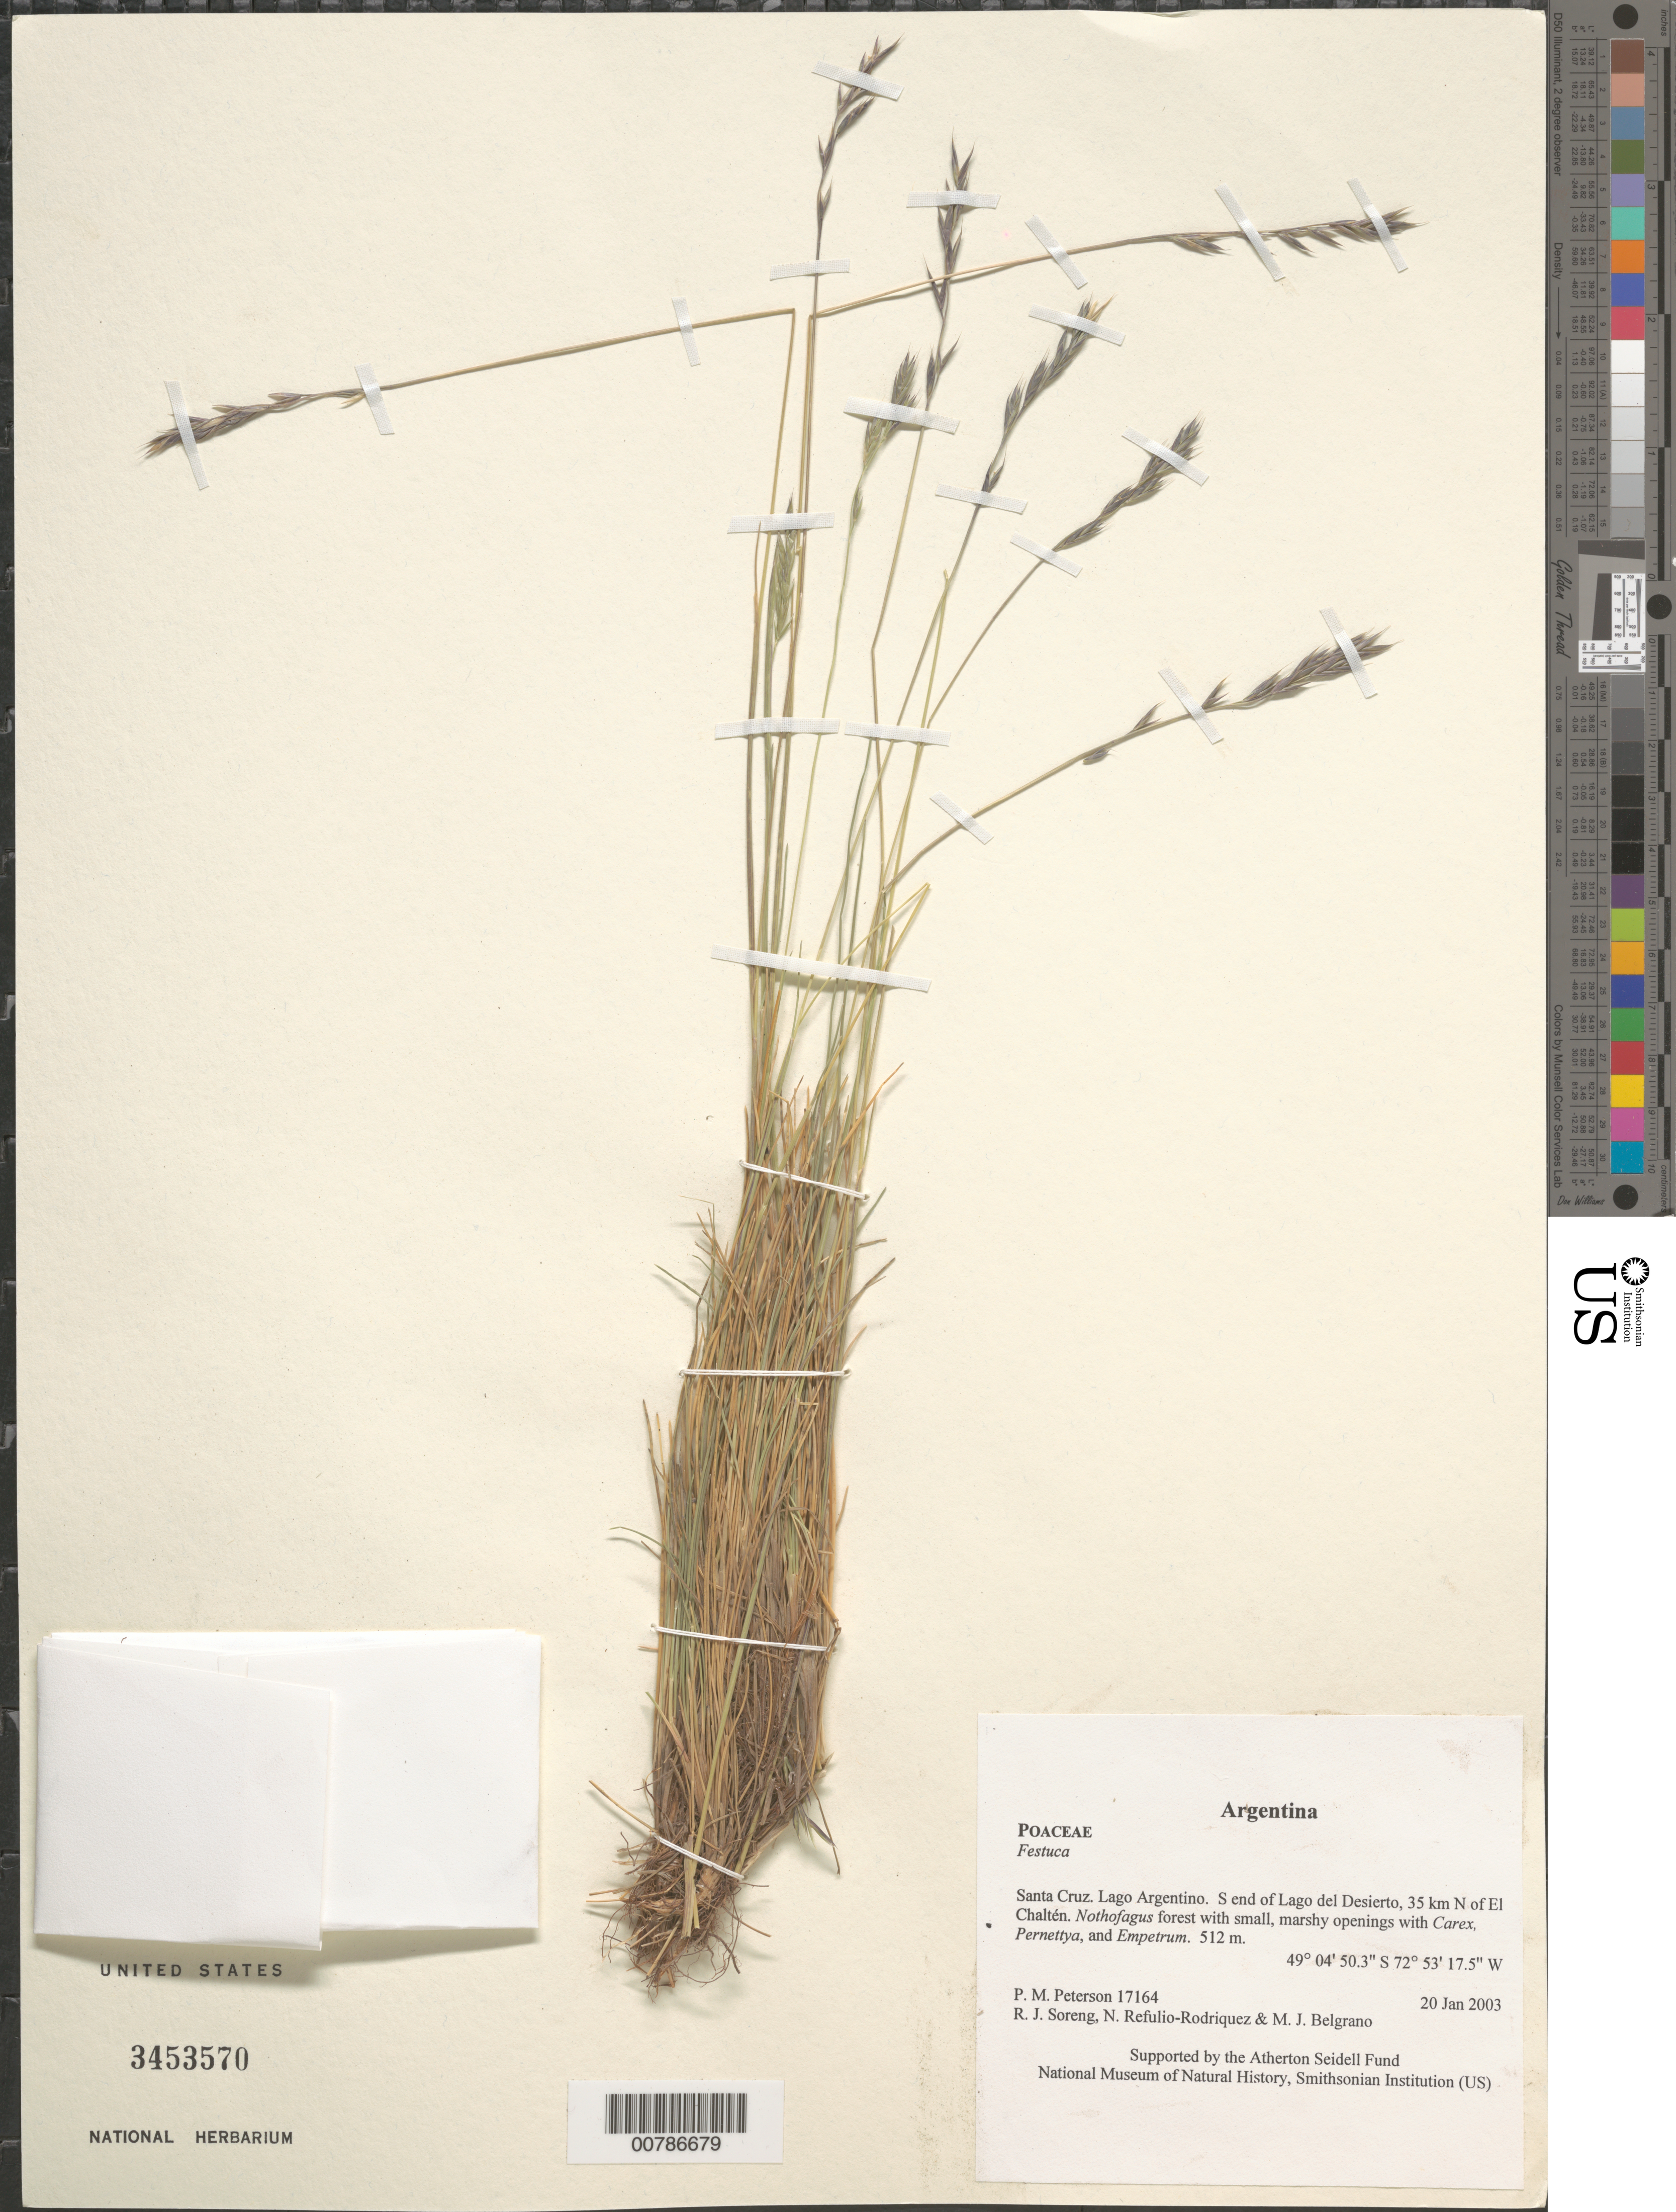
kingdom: Plantae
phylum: Tracheophyta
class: Liliopsida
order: Poales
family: Poaceae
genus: Festuca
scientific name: Festuca sp.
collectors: P. M. Peterson, R. J. Soreng, N. Refulio-Rodríguez & M. Belgrano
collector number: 17164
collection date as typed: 20 Jan 2003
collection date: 2003-01-20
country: Argentina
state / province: Santa Cruz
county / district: Lago Argentino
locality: S end of Lago del Desierto, 35 km N of El Chaltén. Nothofagus forest with small, marshy openings with Carex, Pernettya, and Empetrum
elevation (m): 512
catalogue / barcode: US 3453570